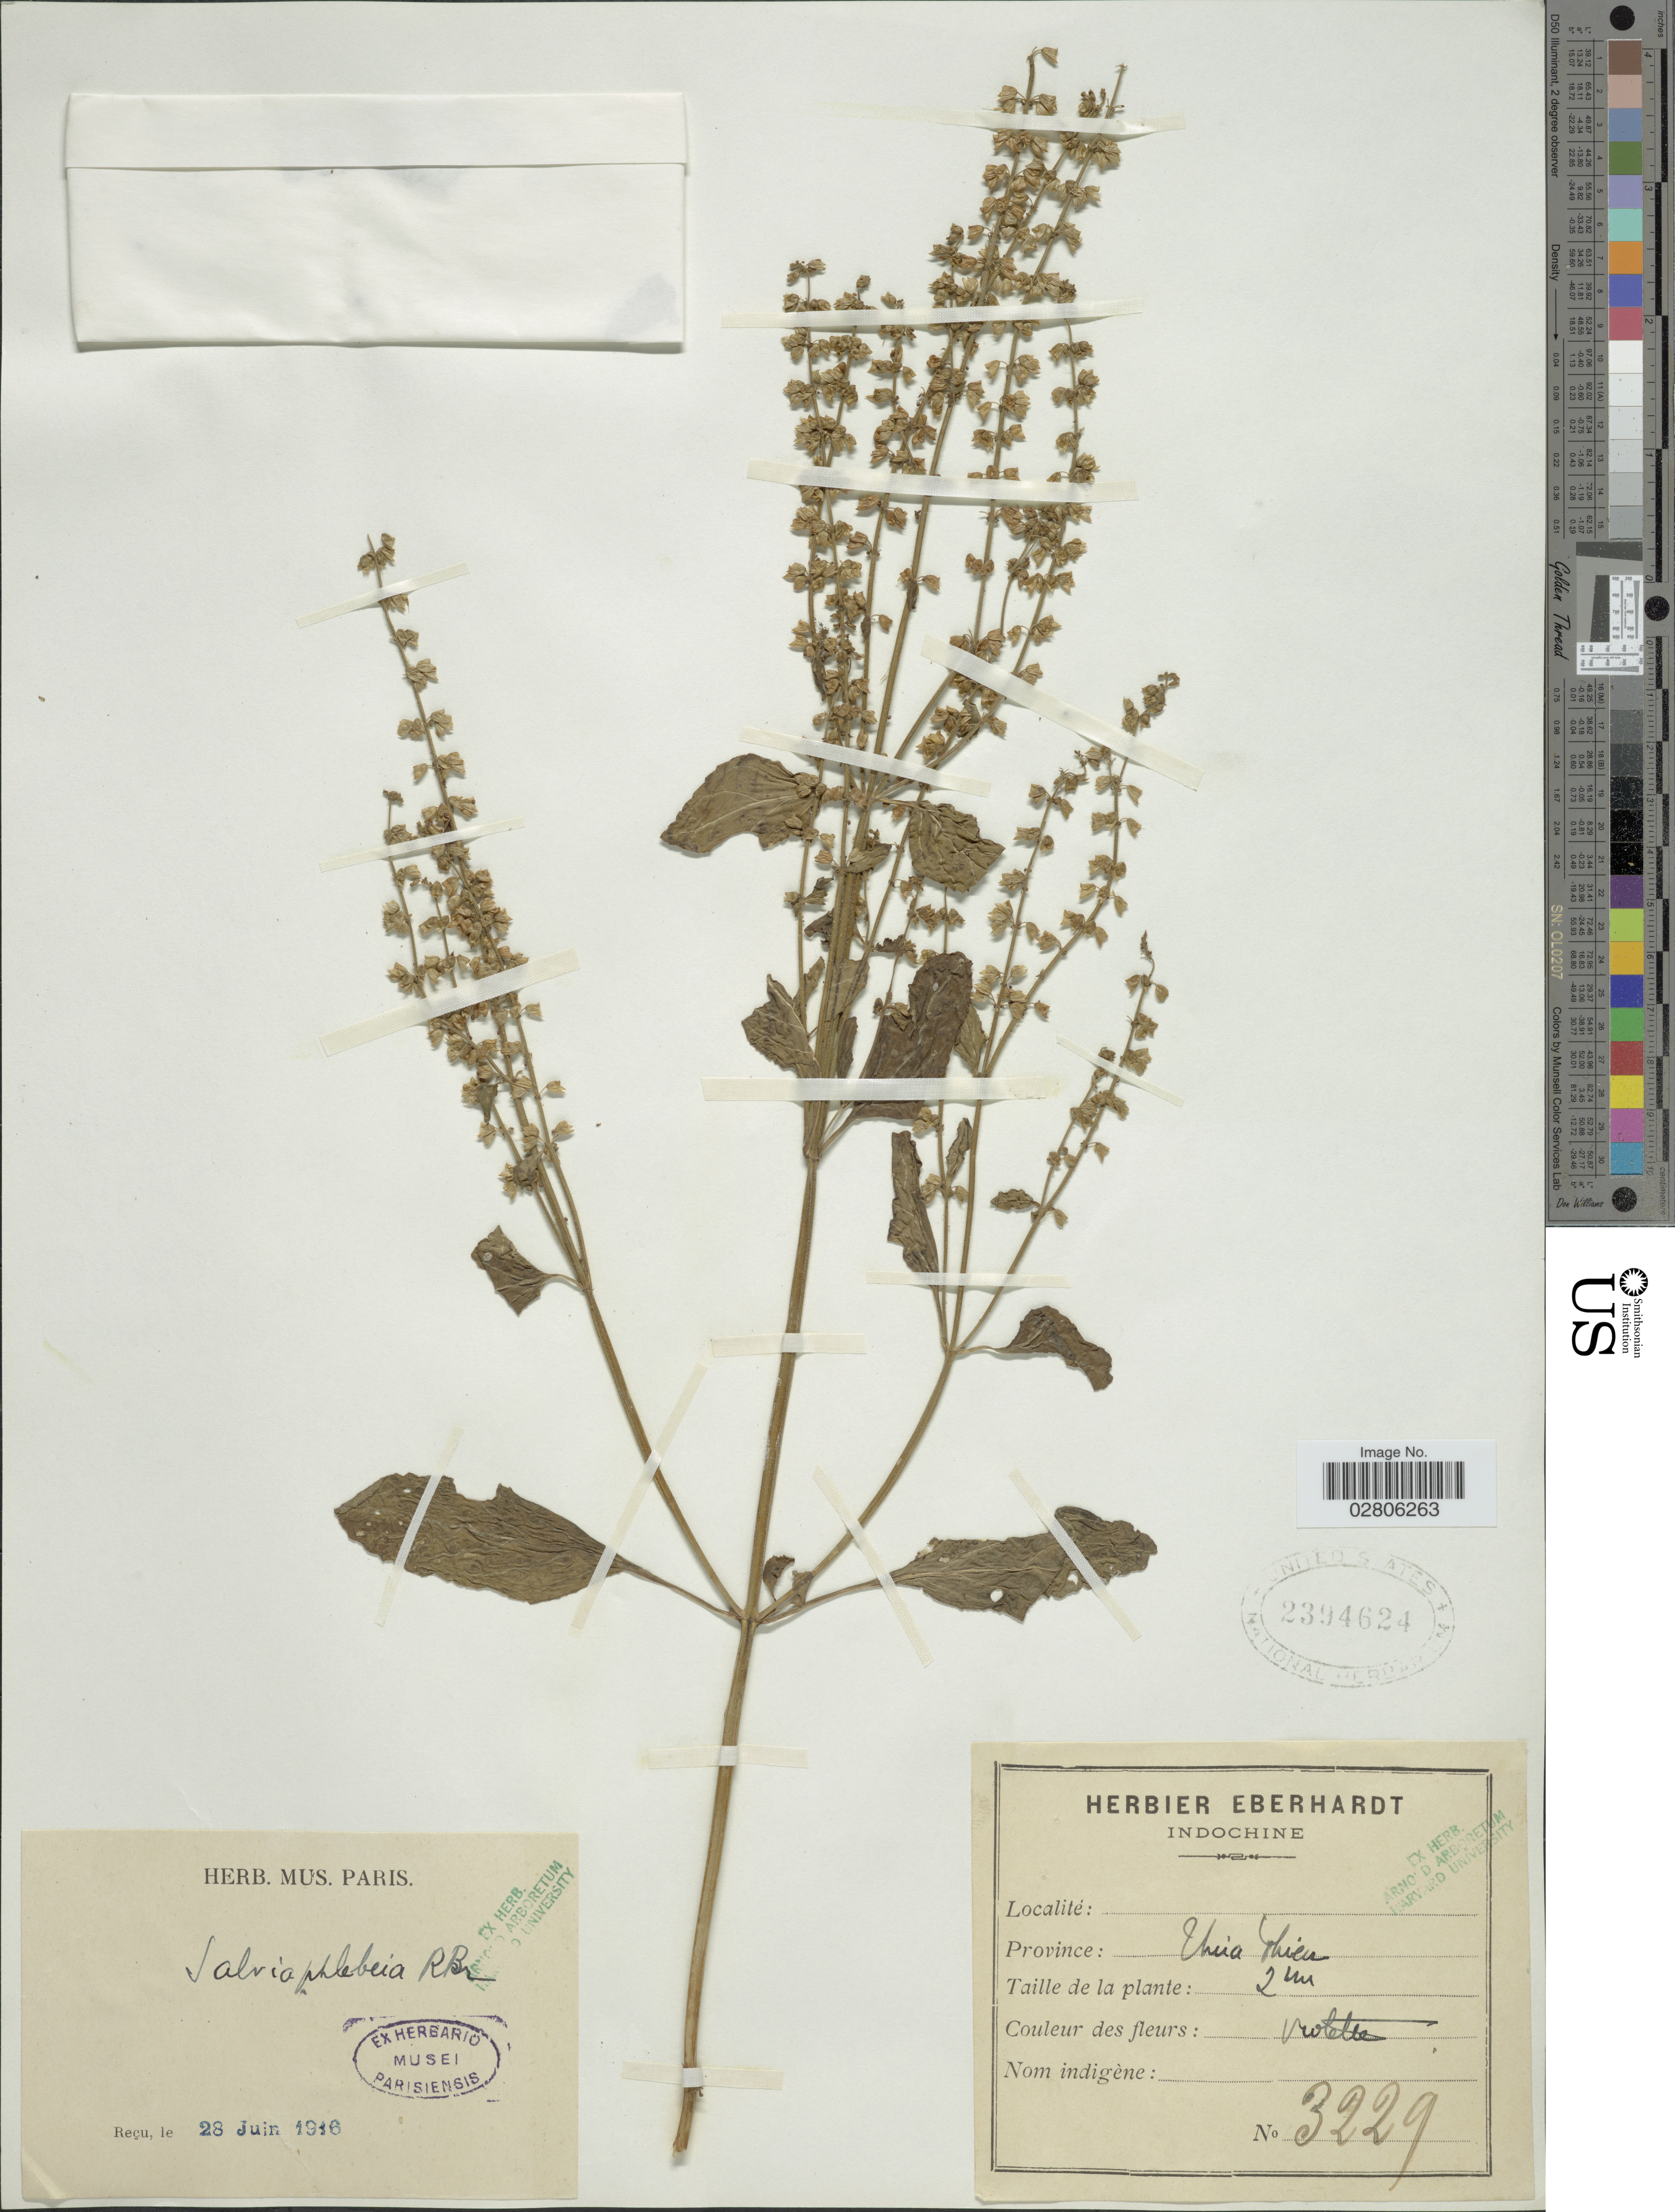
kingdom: Plantae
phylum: Tracheophyta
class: Magnoliopsida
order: Lamiales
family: Lamiaceae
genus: Salvia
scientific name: Salvia plebeia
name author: R. Br.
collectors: ex herb. Eberhardt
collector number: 3229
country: Vietnam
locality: Indochine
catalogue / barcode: US 2394624